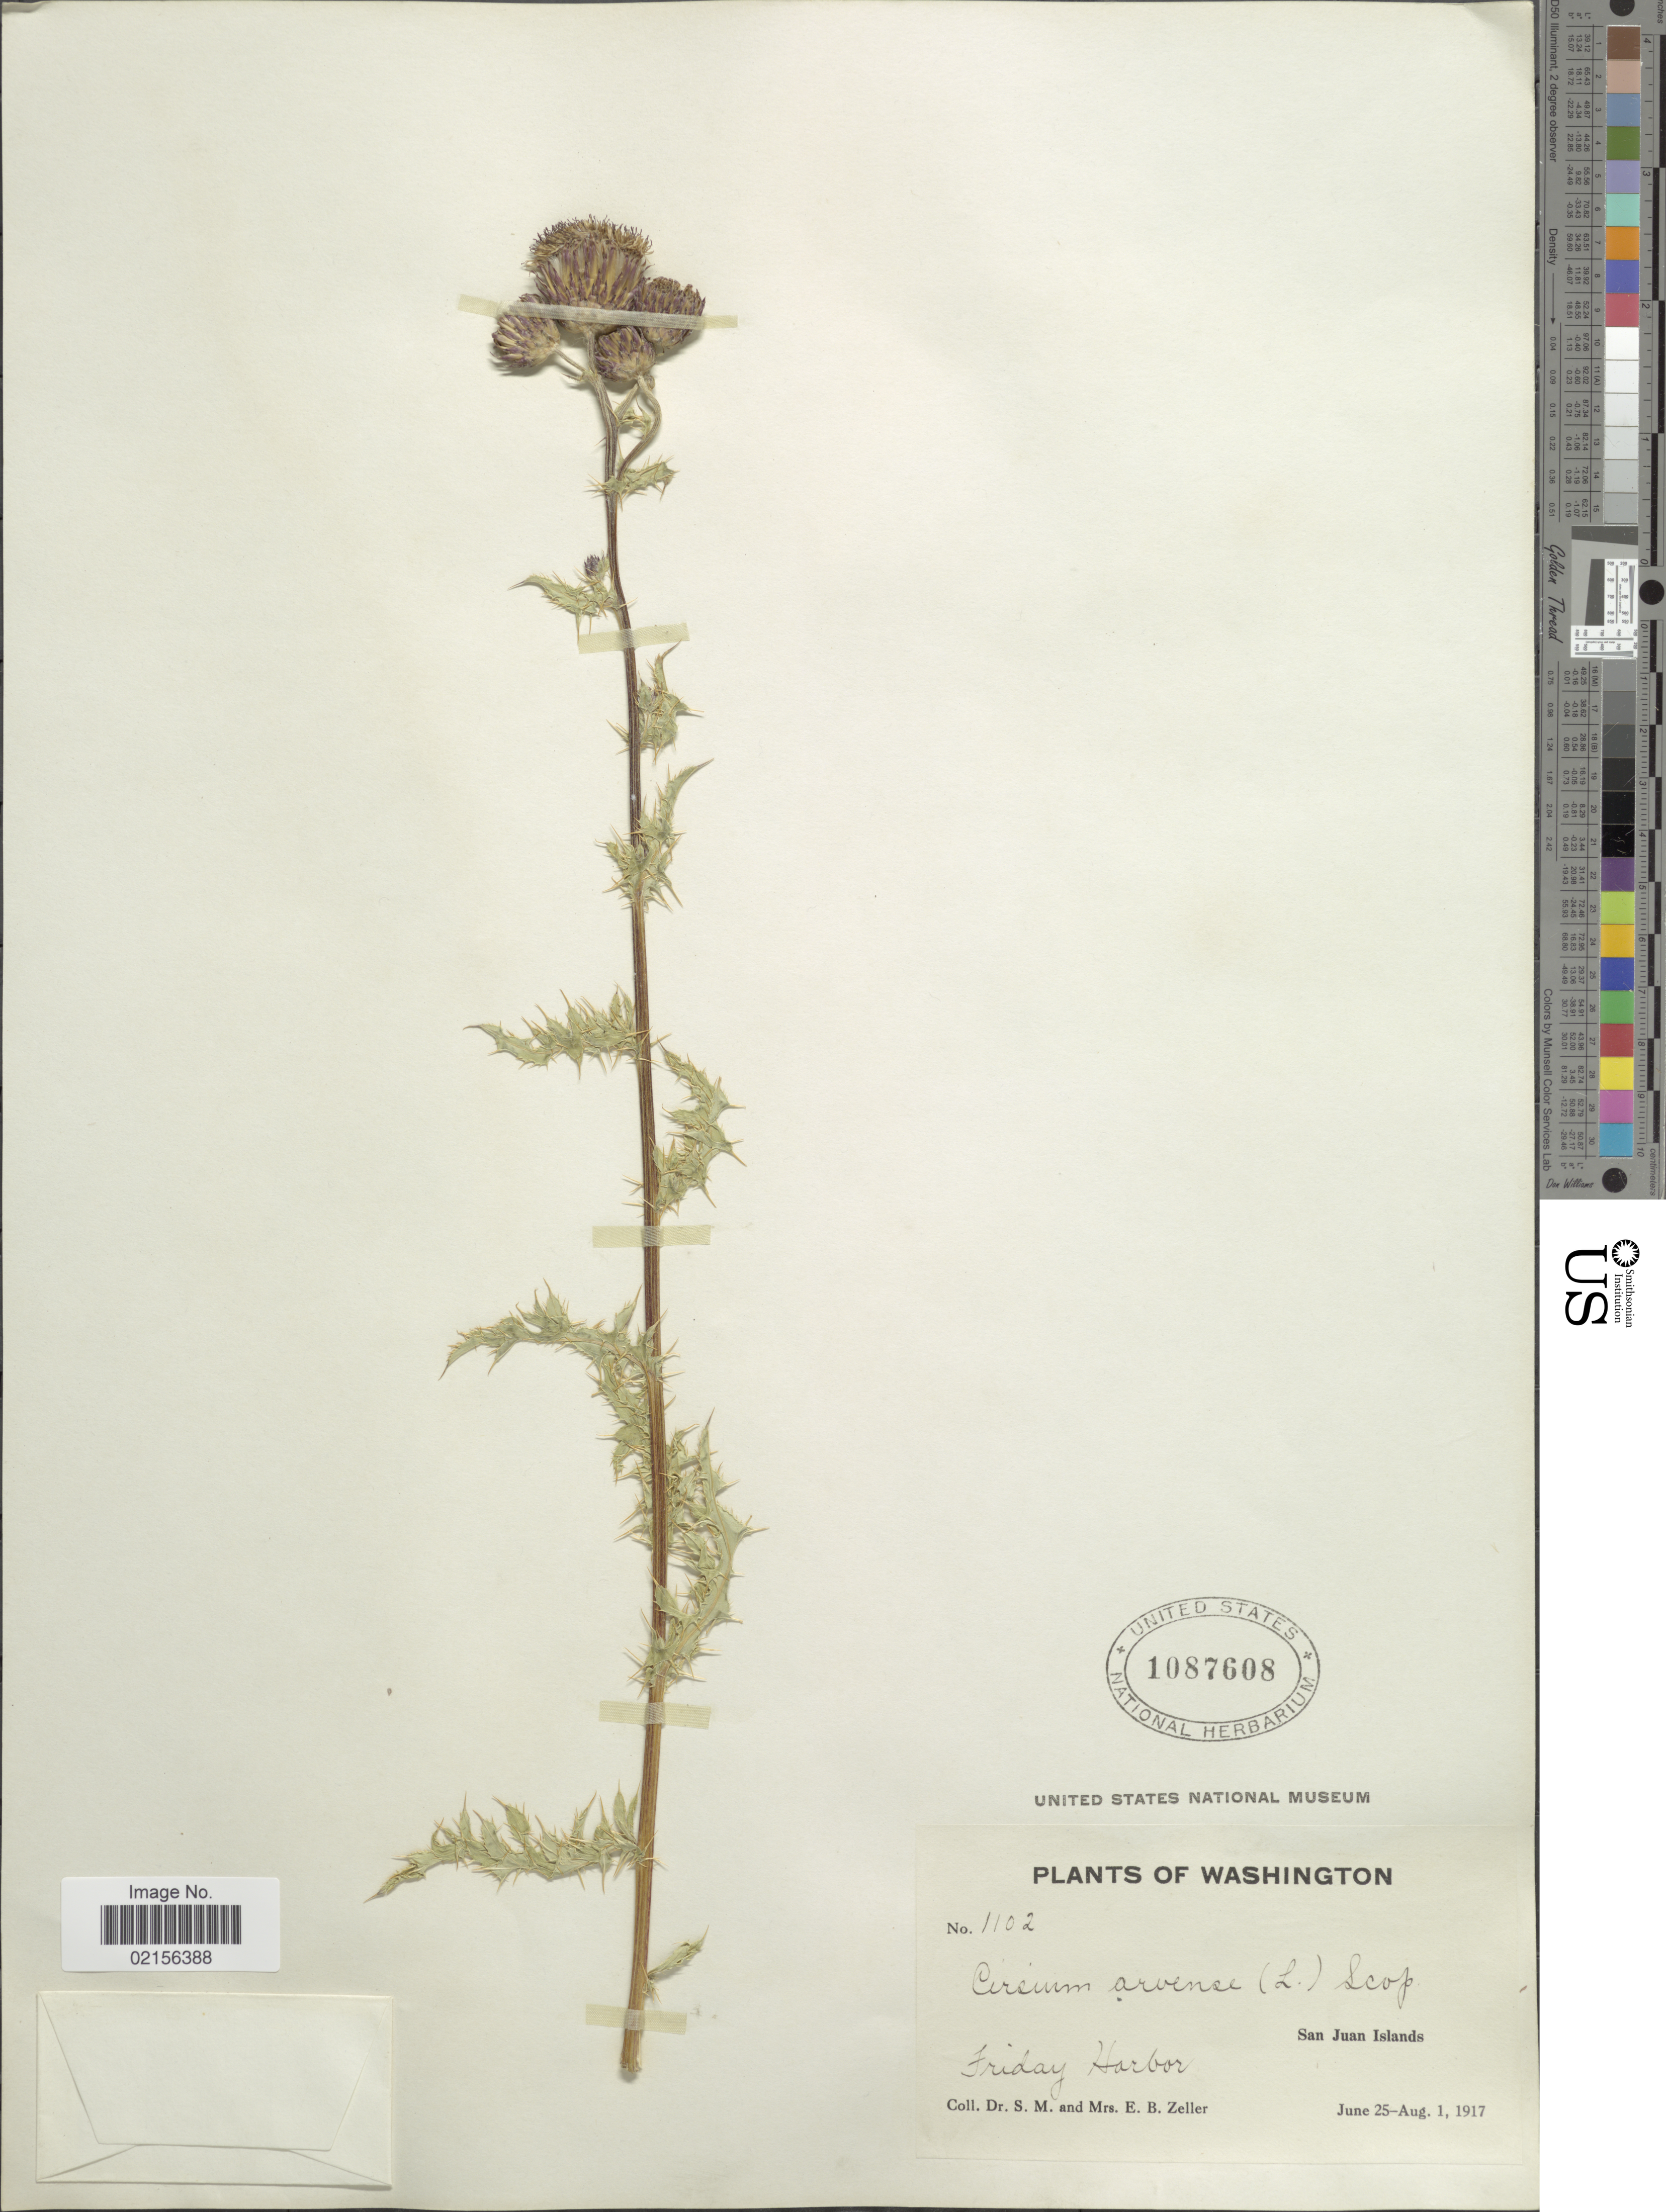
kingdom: Plantae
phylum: Tracheophyta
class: Magnoliopsida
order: Asterales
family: Asteraceae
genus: Cirsium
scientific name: Cirsium arvense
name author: (L.) Scop.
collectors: S. Zeller & E. Zeller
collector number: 1102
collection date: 1917-06-25/1917-08-01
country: United States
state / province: Washington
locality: San Juan Islands, Friday Harbor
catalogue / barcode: US 1087608